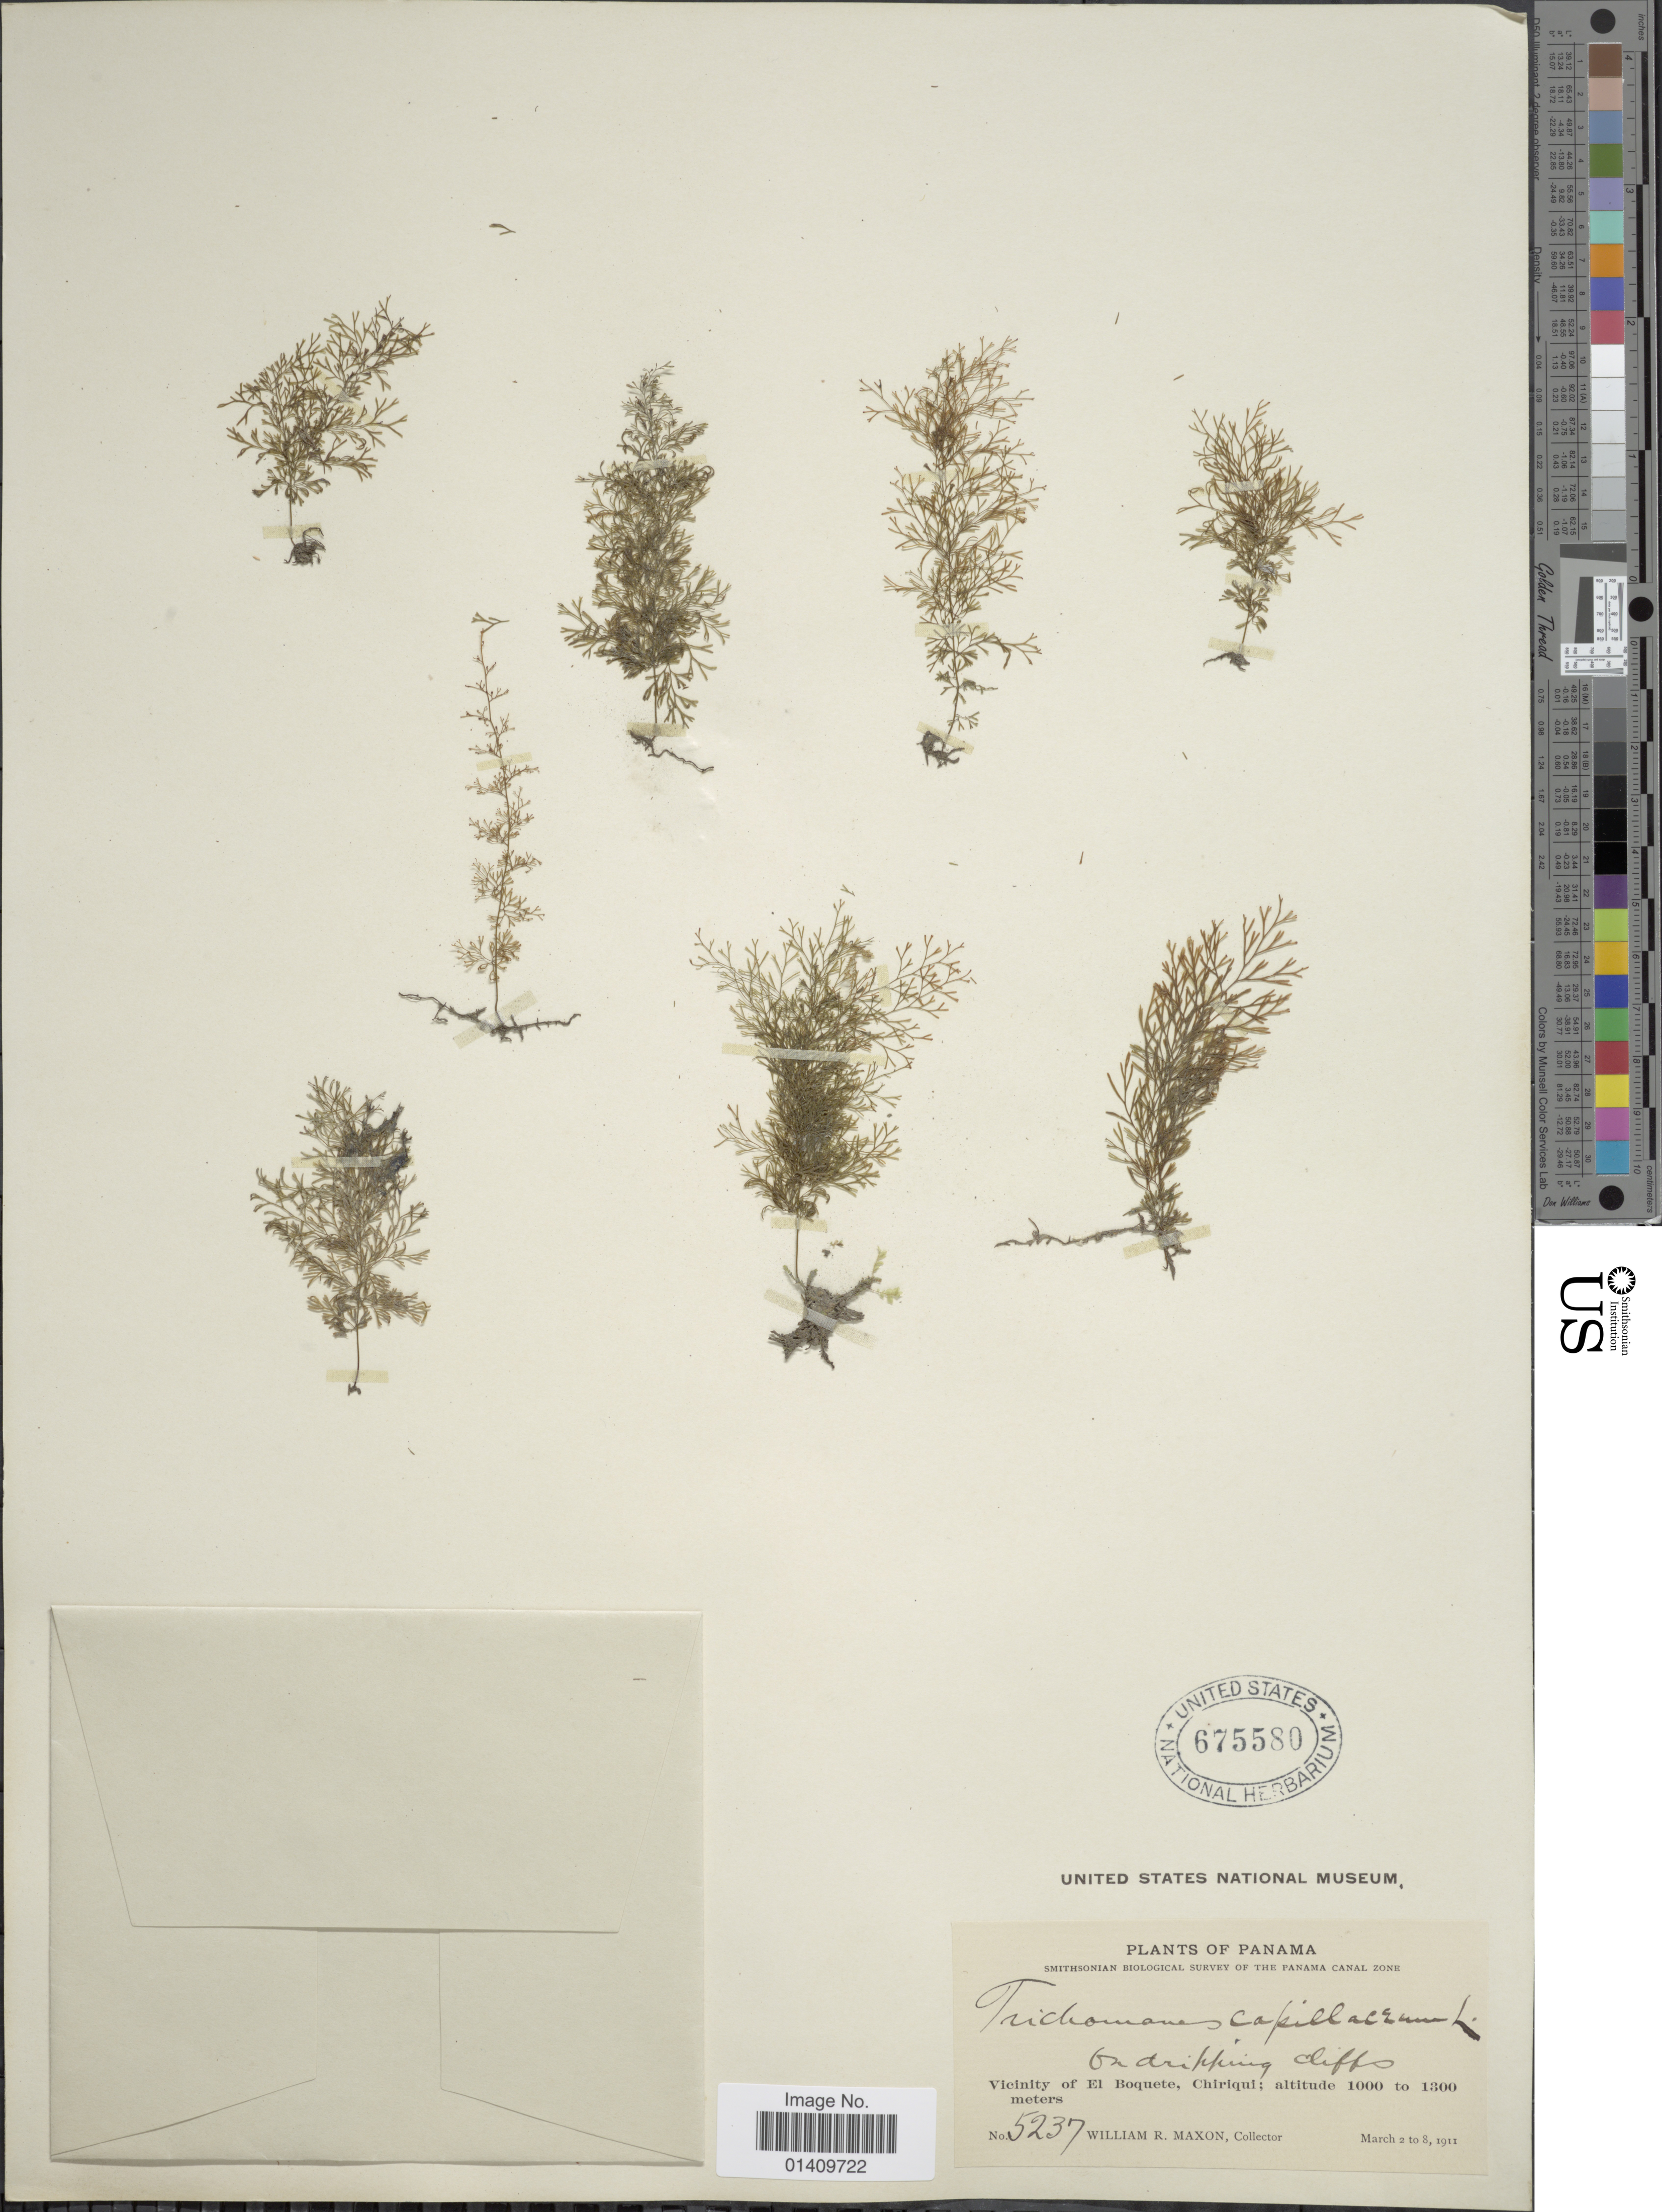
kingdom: Plantae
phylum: Tracheophyta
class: Polypodiopsida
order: Hymenophyllales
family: Hymenophyllaceae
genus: Polyphlebium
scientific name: Polyphlebium capillaceum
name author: (L.) Ebihara & Dubuisson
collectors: W. R. Maxon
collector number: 5237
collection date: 1911-03-02/1911-03-08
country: Panama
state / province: Chiriqui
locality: Vicinity of El Boquete Chirique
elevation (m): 1000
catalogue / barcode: US 675580